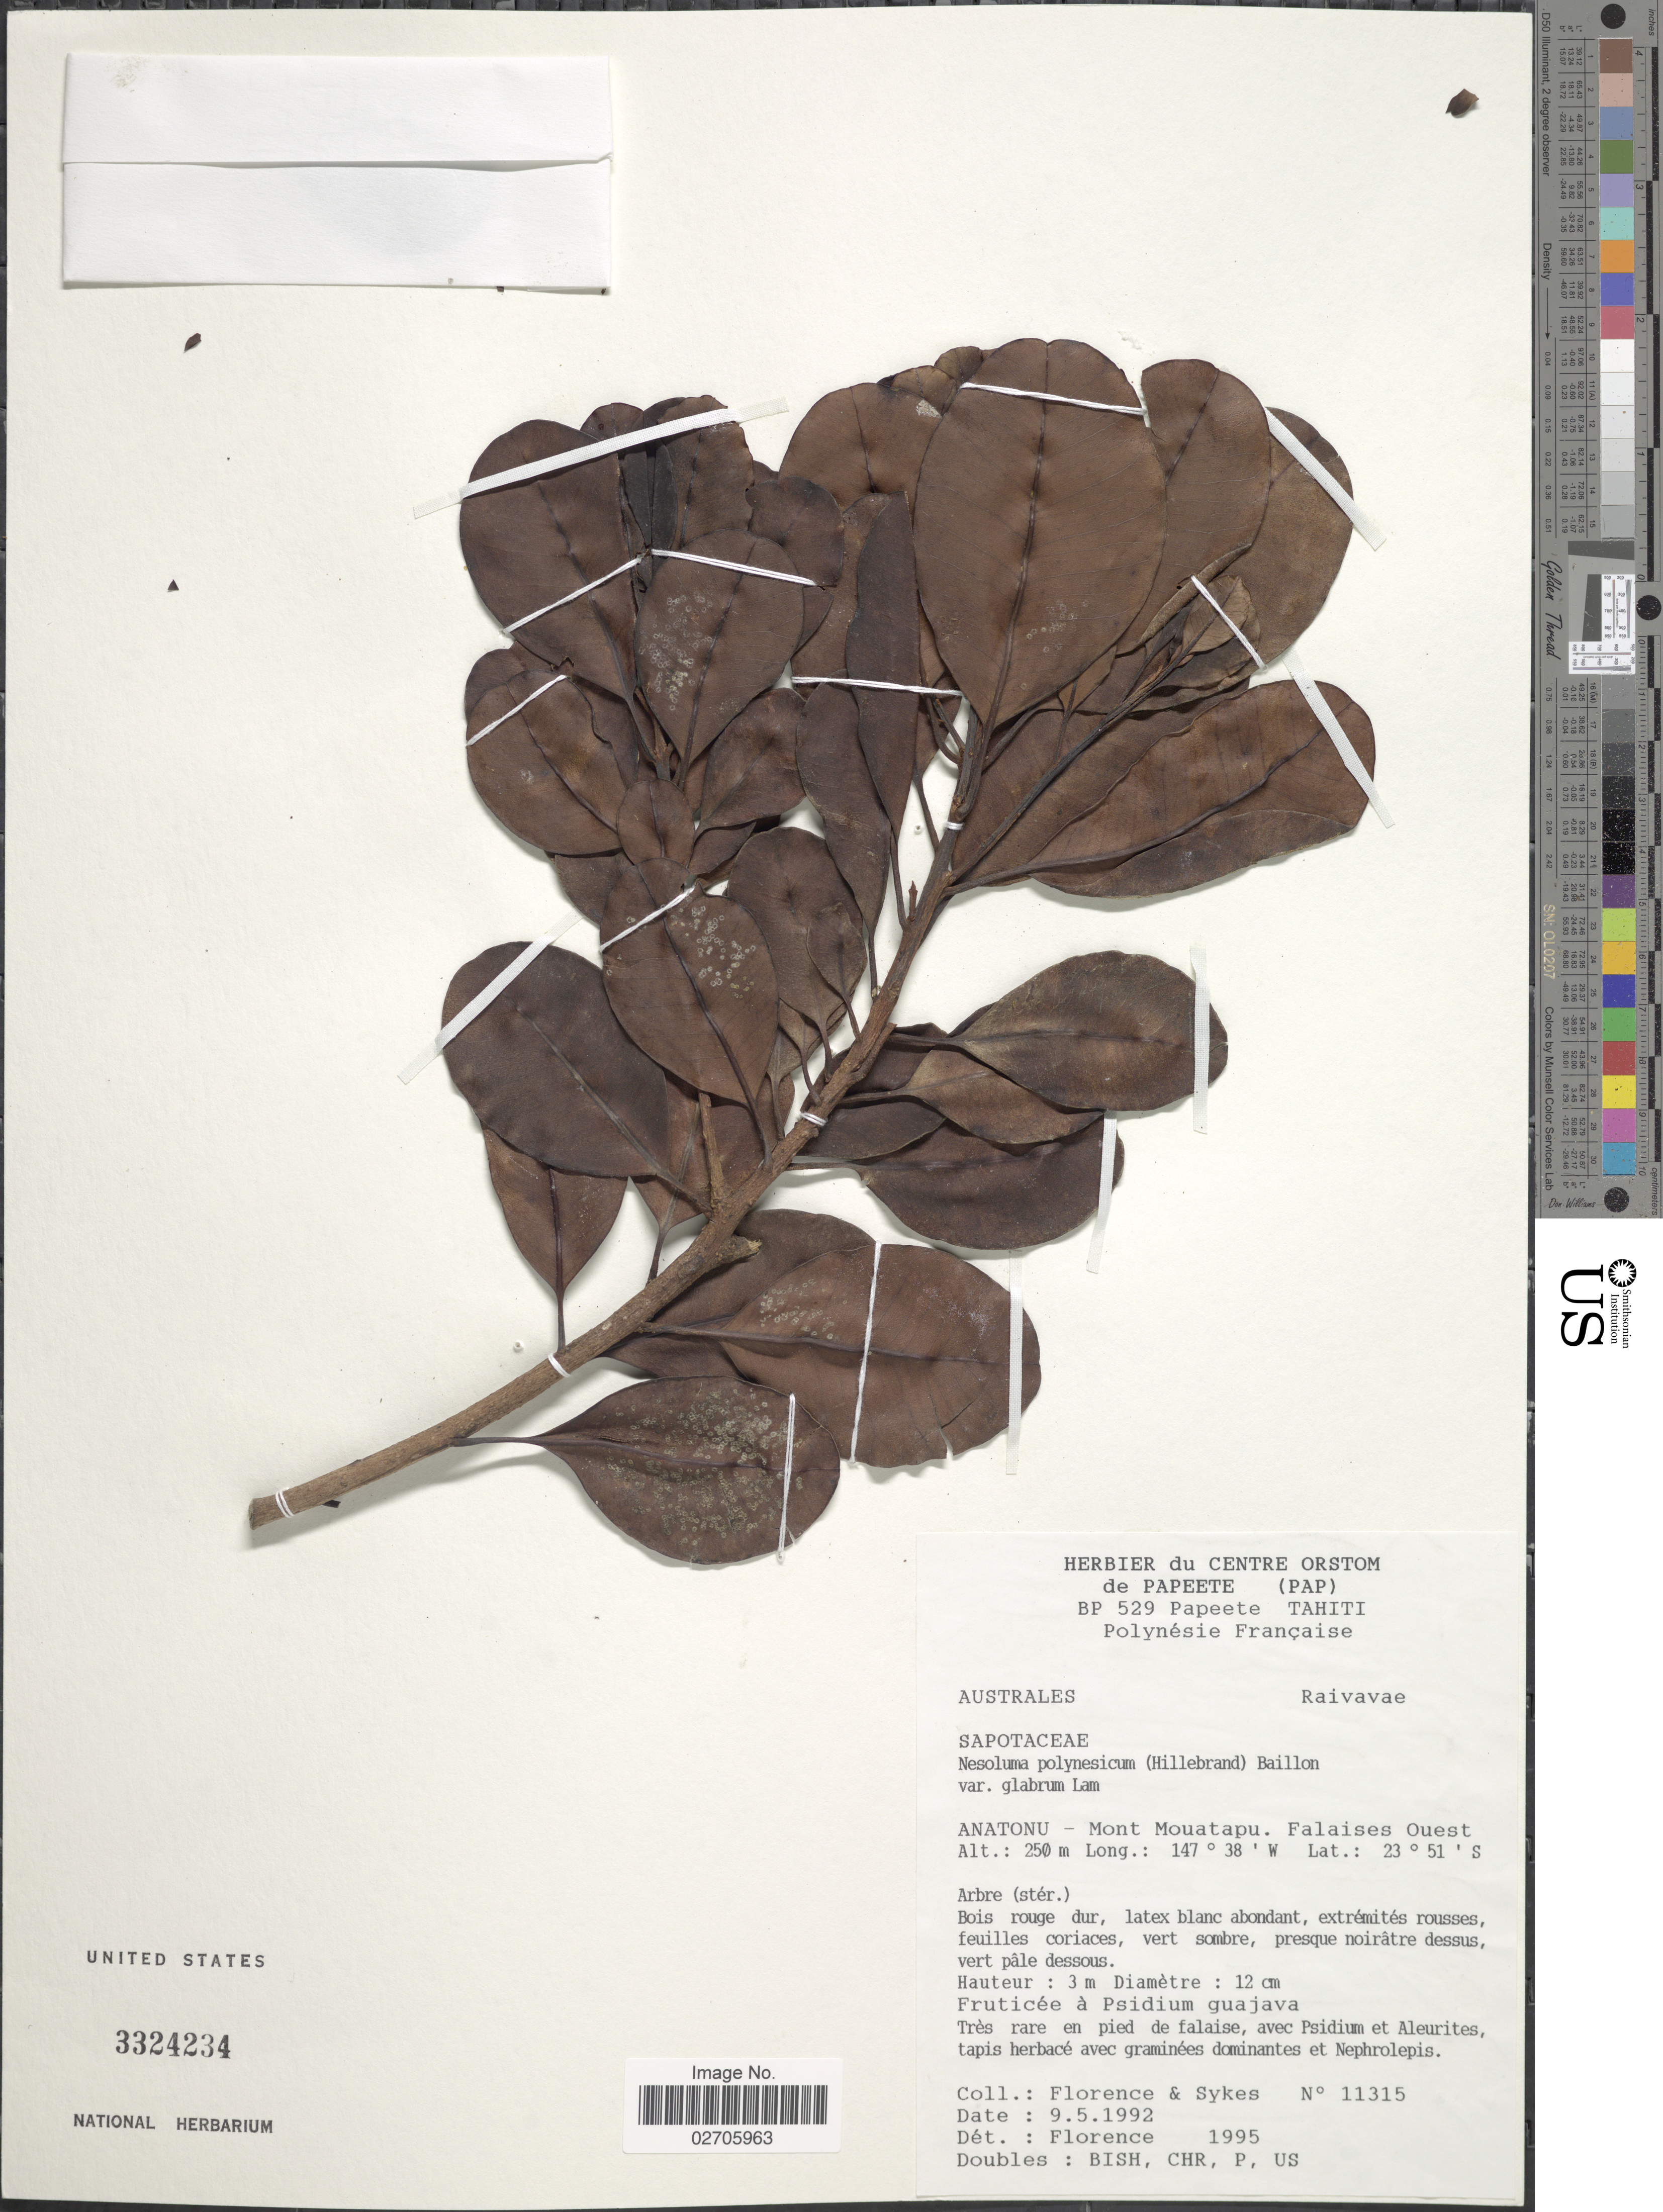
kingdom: Plantae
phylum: Tracheophyta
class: Magnoliopsida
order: Ericales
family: Sapotaceae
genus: Nesoluma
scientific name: Nesoluma polynesicum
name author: (Hillebr.) Baill.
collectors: -. Florence & Sykes, --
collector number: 11315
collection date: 1992-05-09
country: French Polynesia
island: Raivavae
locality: Australes. Raivavae. Anatonu - Mont Mouatapu. Falaises Ouest.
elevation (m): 250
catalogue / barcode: US 3324234